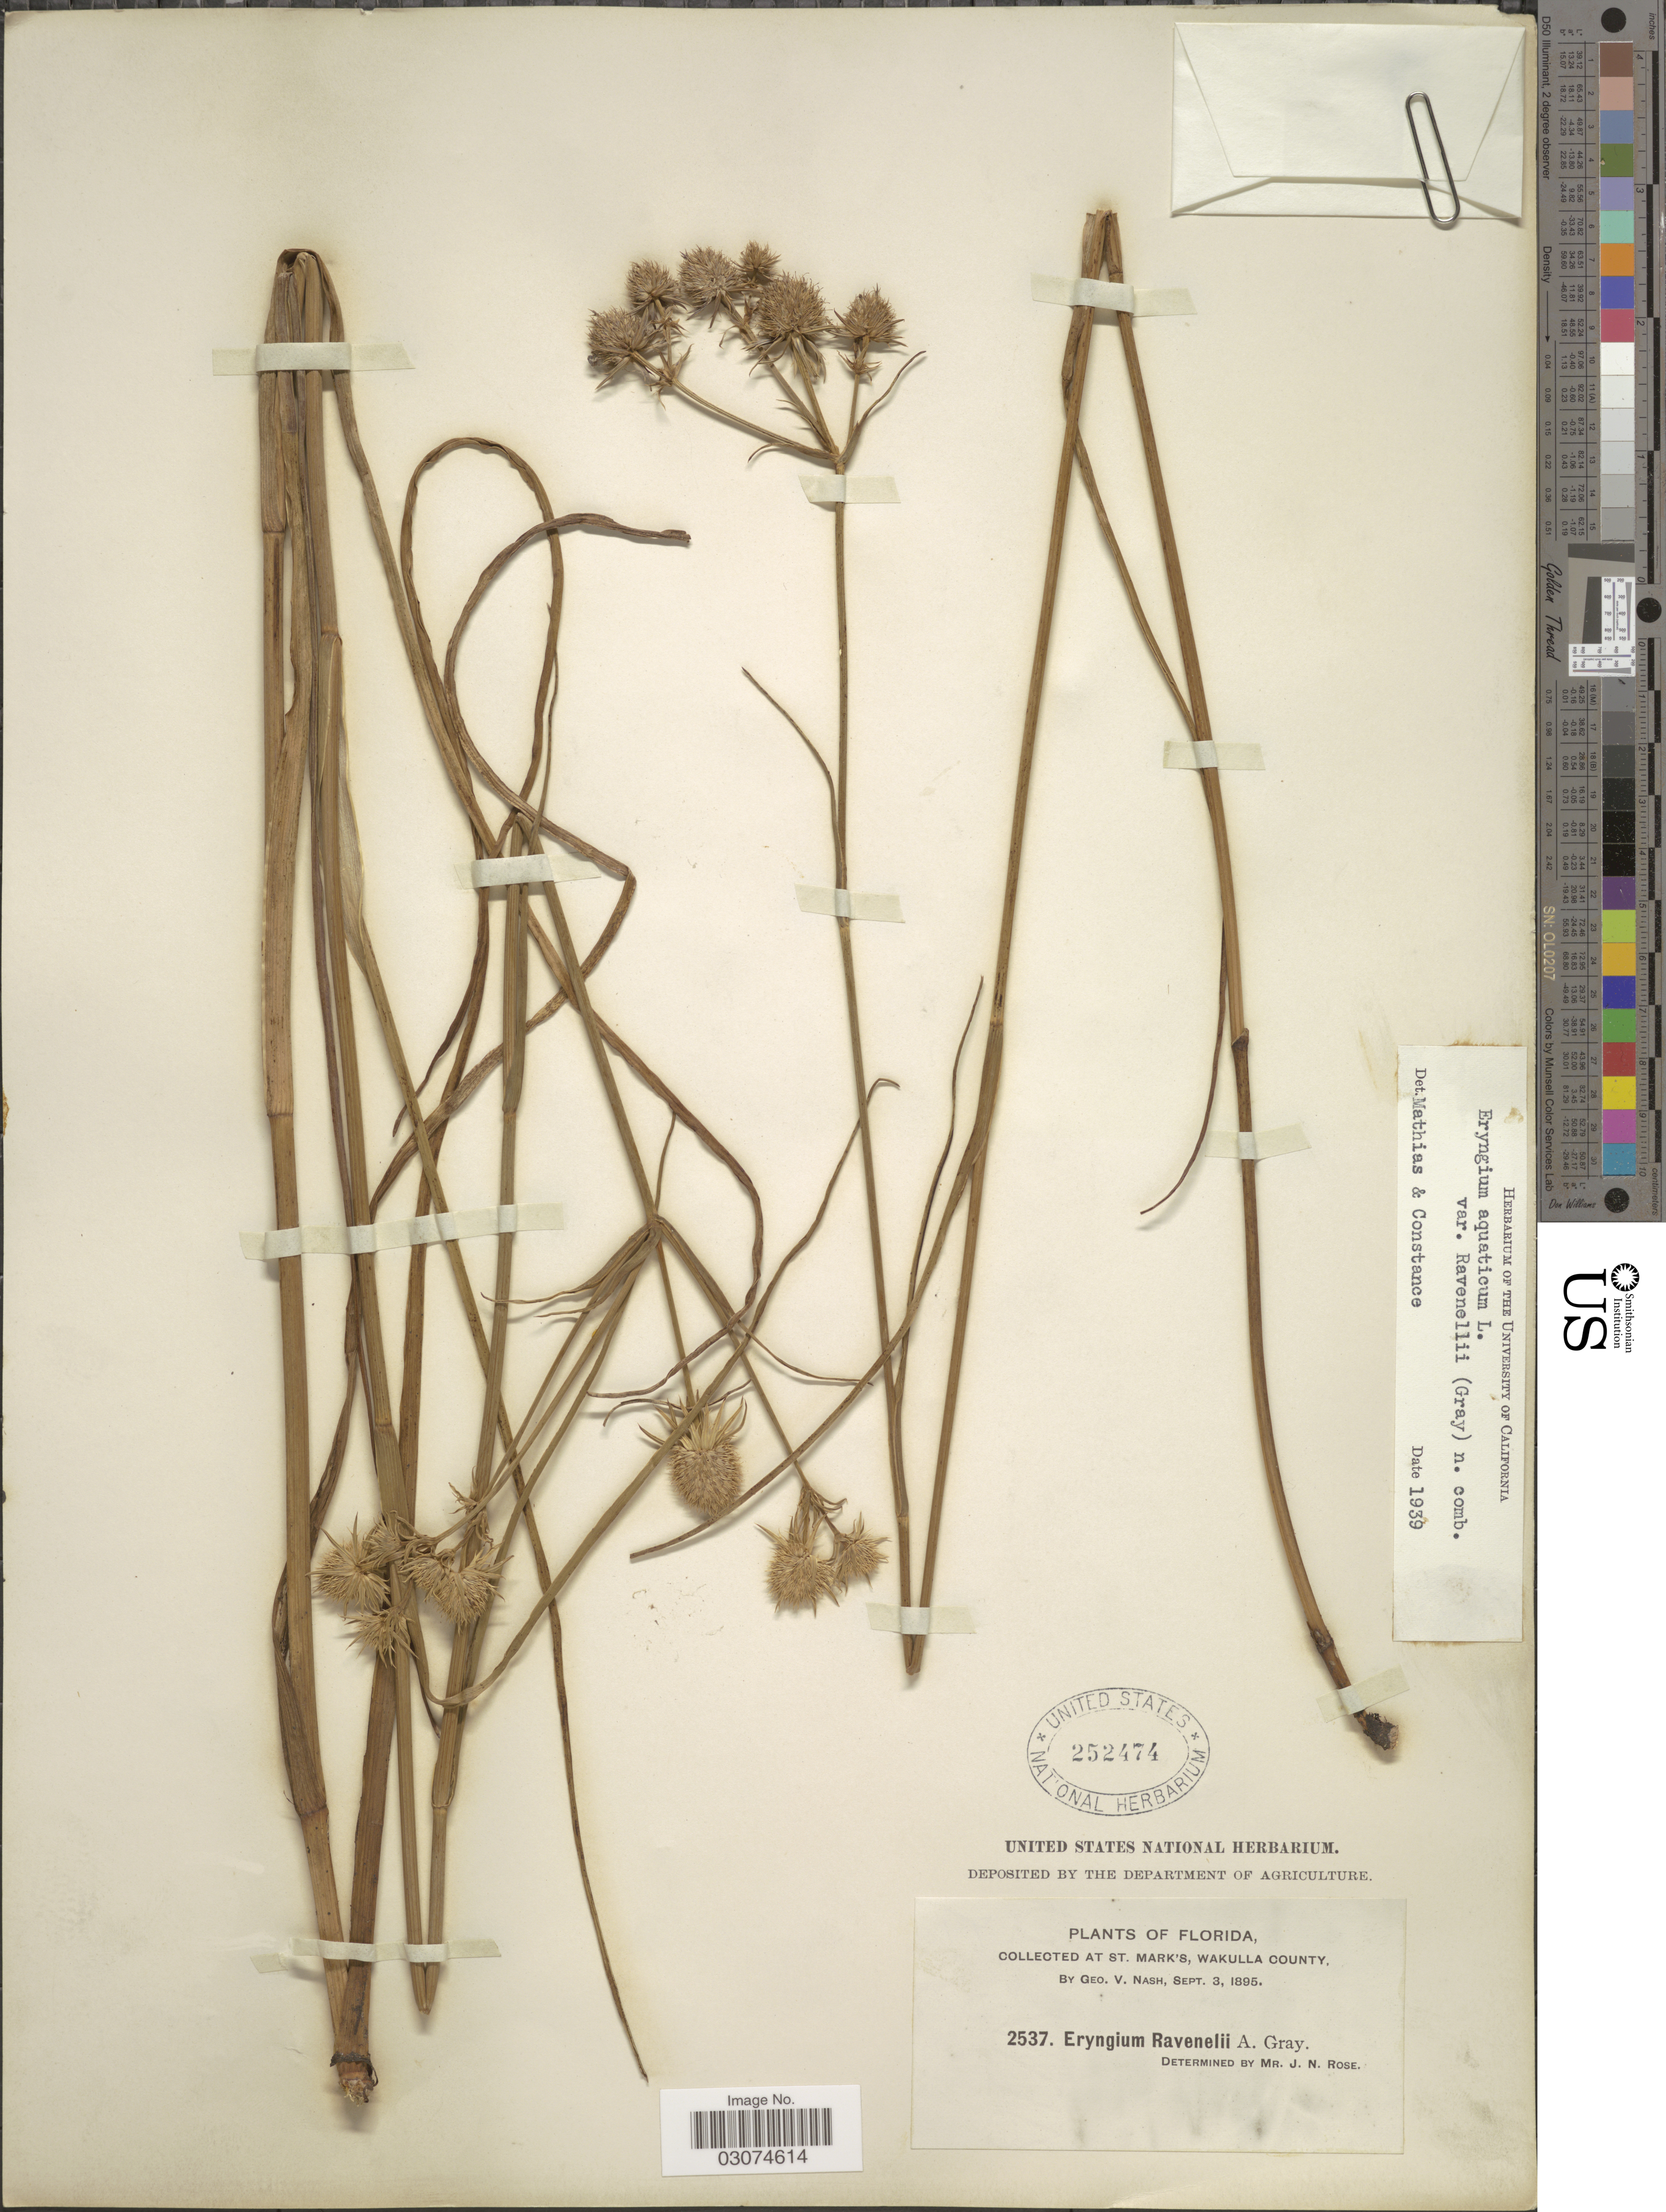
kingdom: Plantae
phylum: Tracheophyta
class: Magnoliopsida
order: Apiales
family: Apiaceae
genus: Eryngium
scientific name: Eryngium aquaticum var. ravenellii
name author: (A. Gray) Mathias & Constance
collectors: G. V. Nash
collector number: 2537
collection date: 1895-09-03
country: United States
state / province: Florida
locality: St. Mark's, Wakulla County.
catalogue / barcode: US 252474